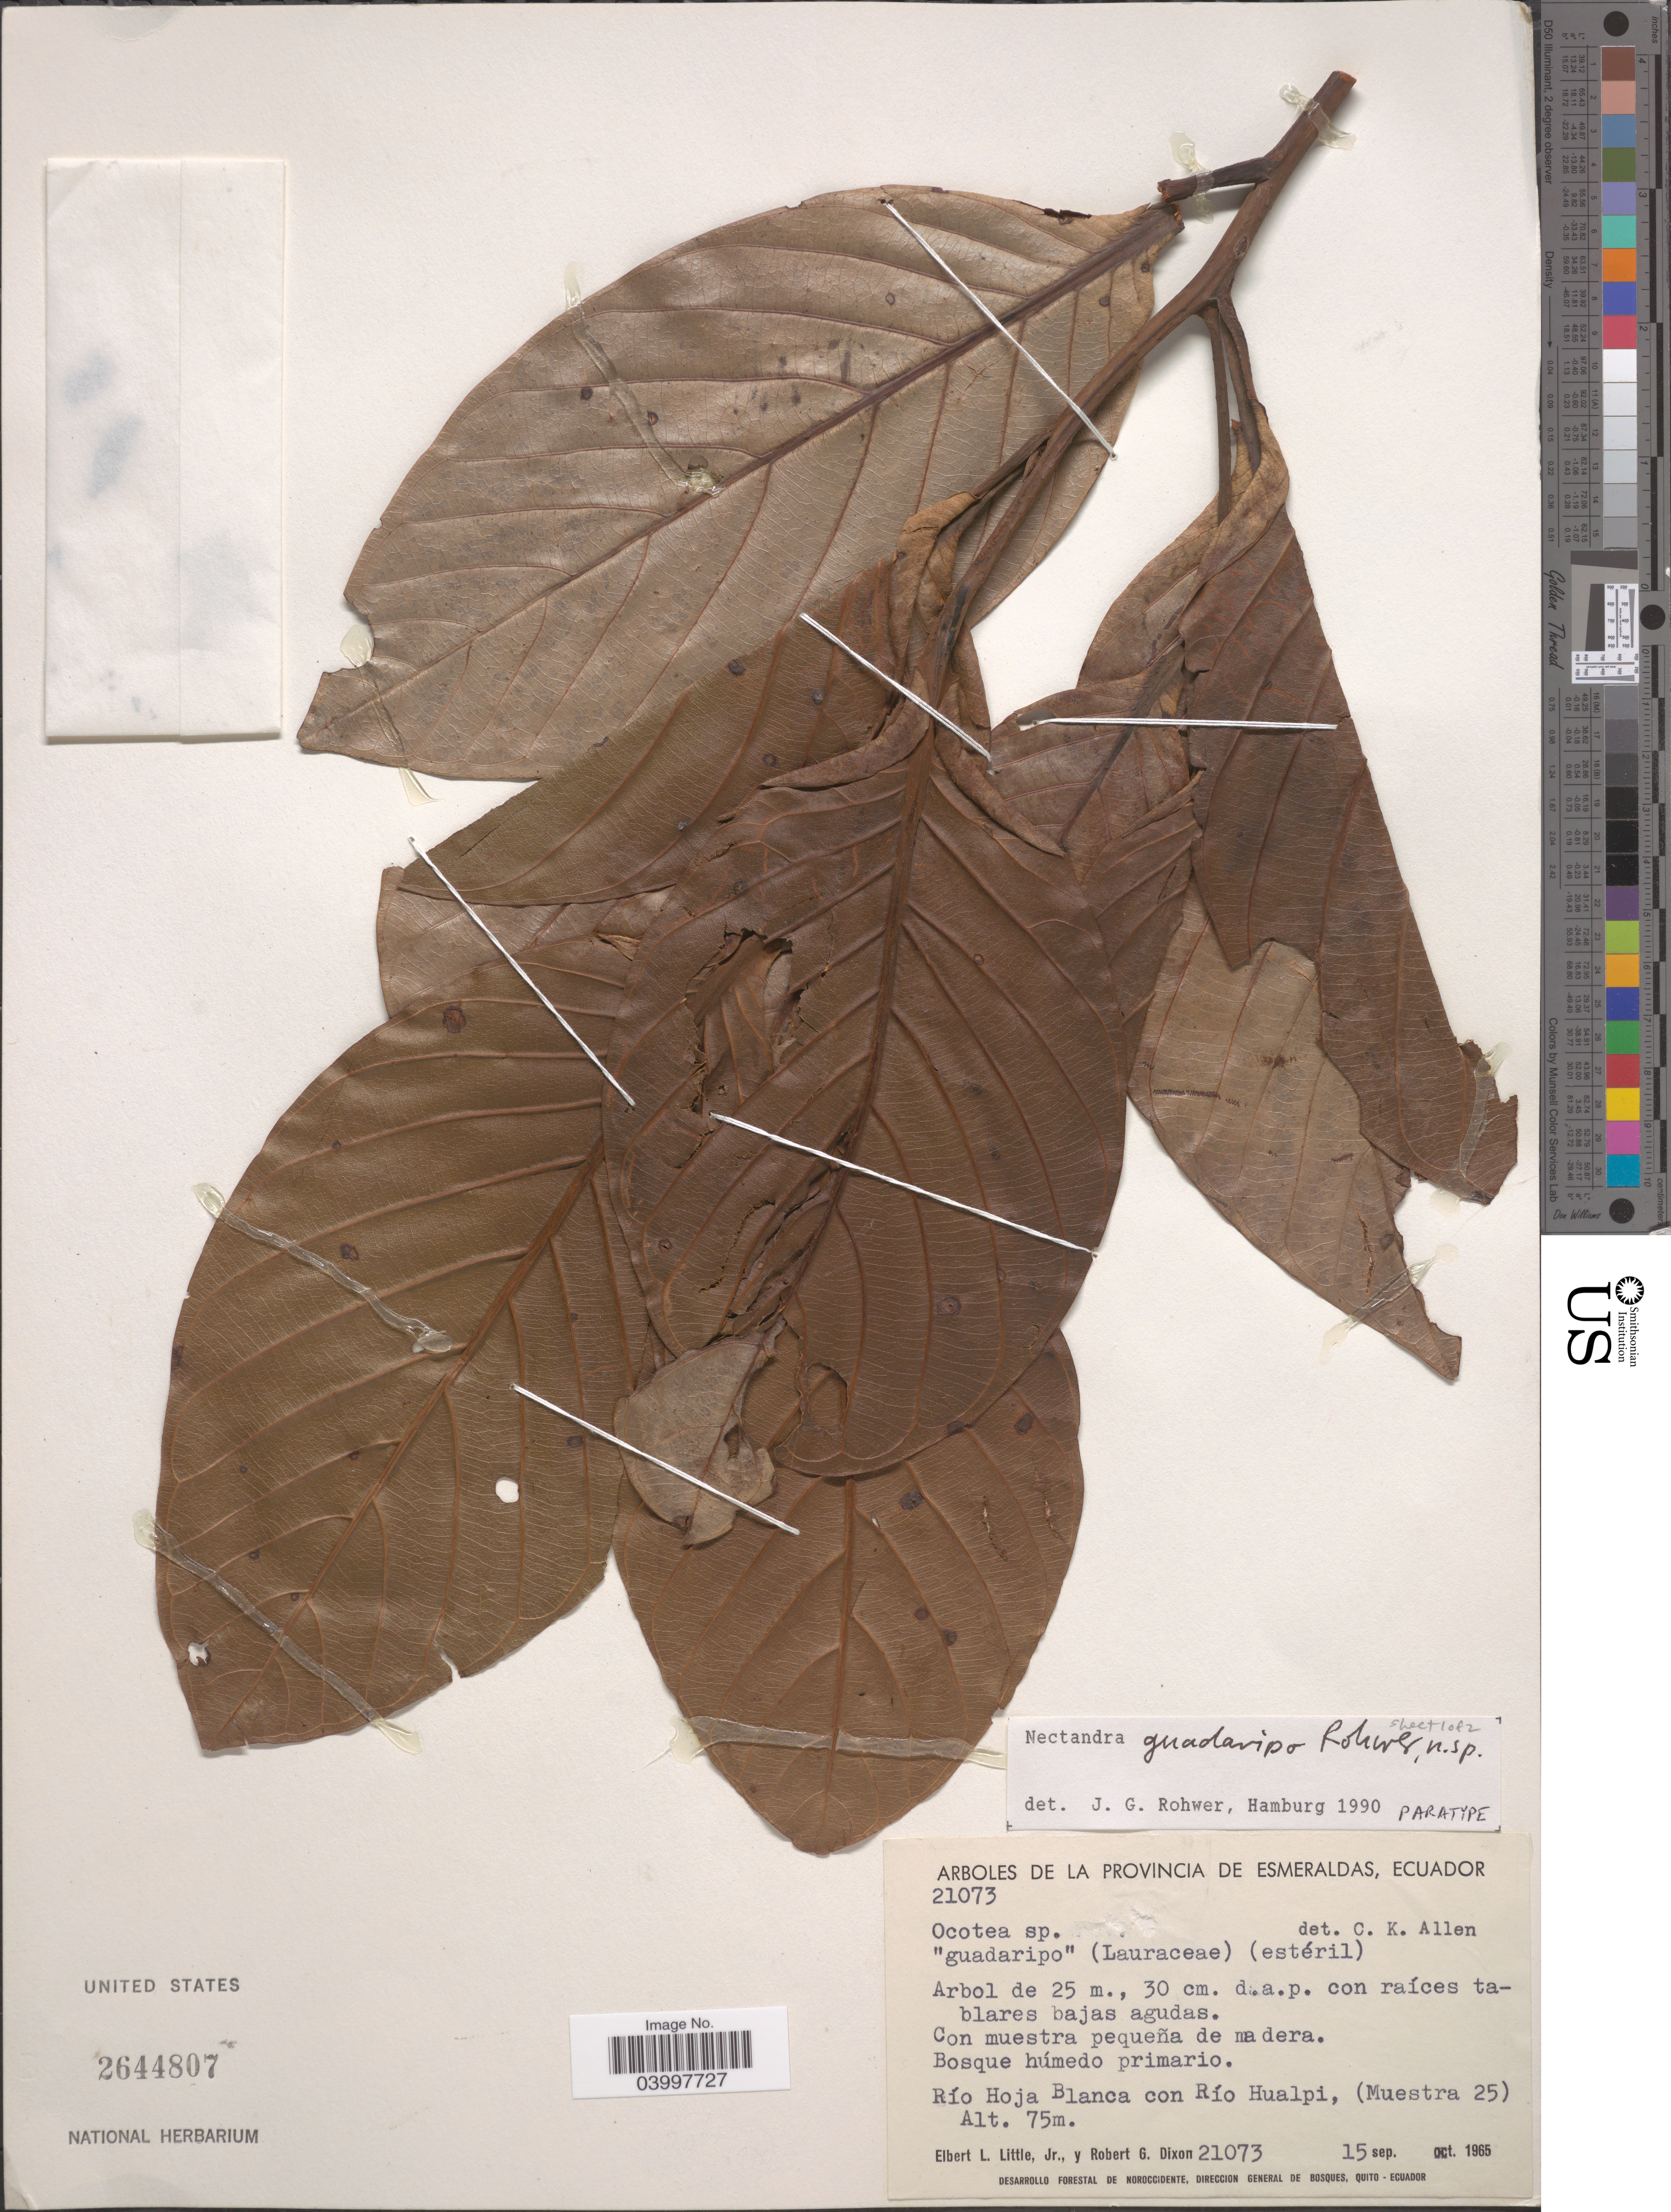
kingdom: Plantae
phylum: Tracheophyta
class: Magnoliopsida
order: Laurales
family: Lauraceae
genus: Nectandra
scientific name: Nectandra guadaripo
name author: Rohwer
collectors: E. L. Little & R. G. Dixon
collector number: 21073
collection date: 1965-09-15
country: Ecuador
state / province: Esmeraldas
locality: Río Hoja Blanca con Río Hualpi, (Muestra 25).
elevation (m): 75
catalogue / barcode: US 2644807